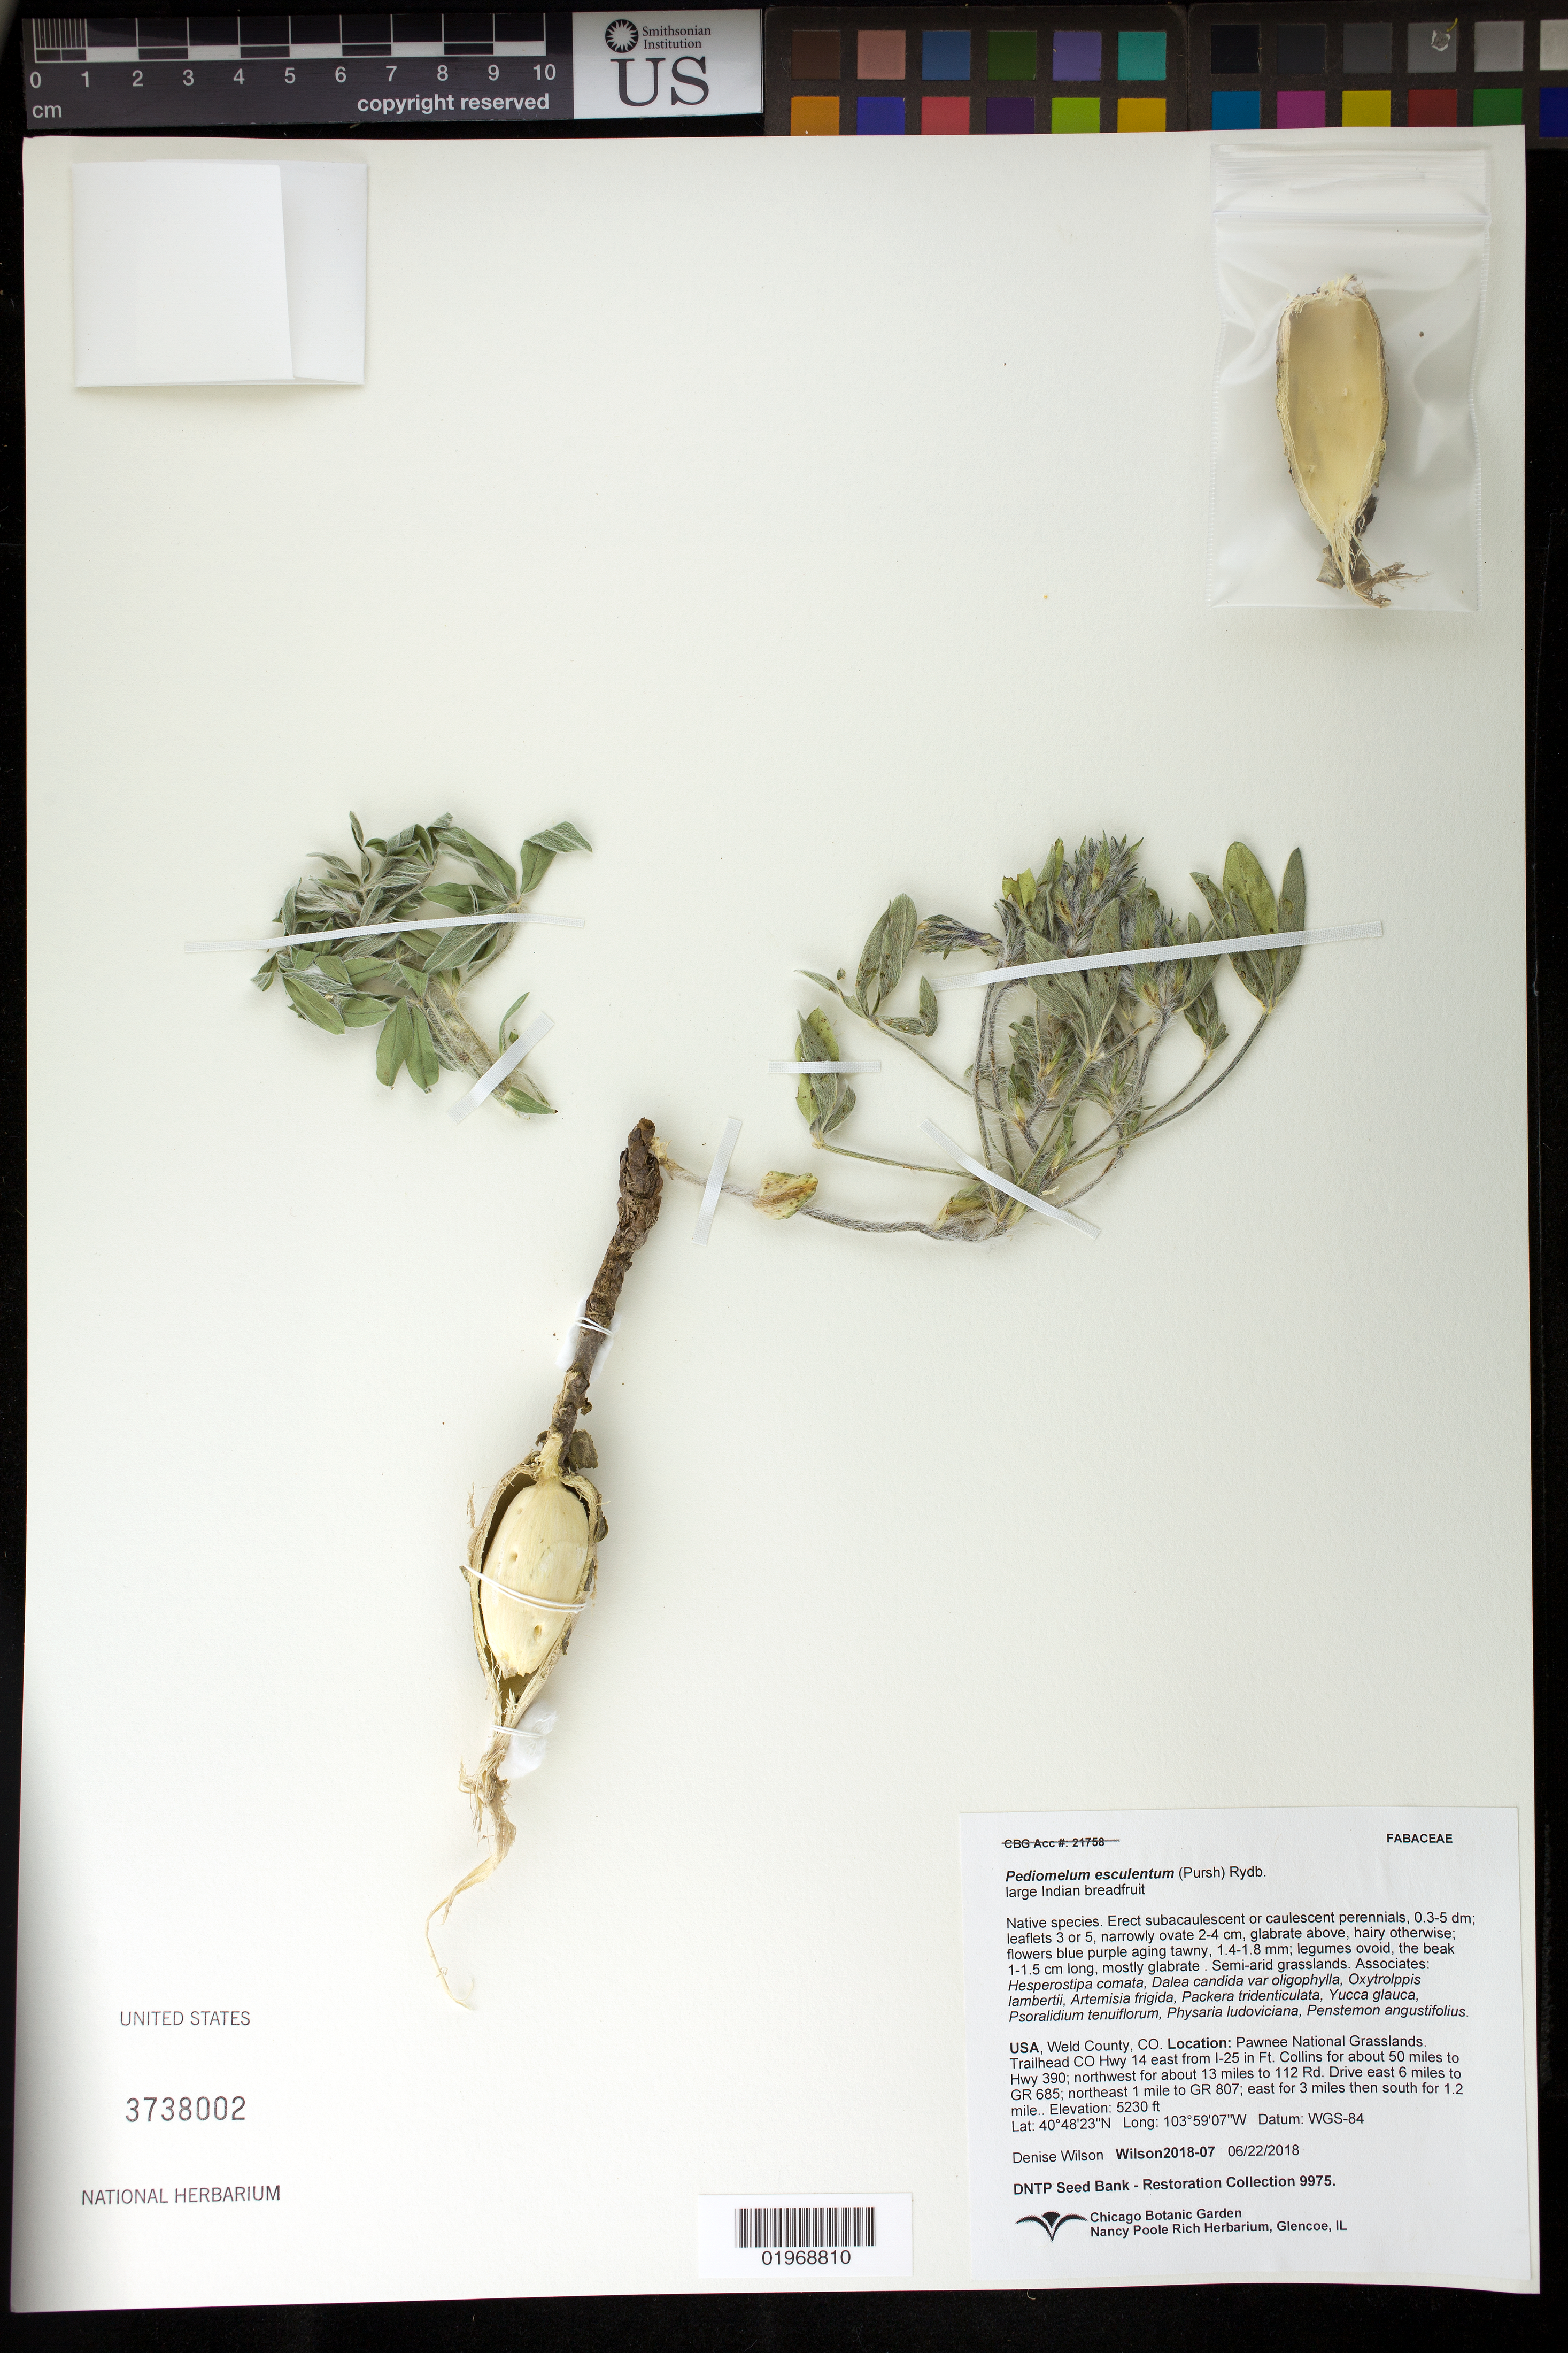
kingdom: Plantae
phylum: Tracheophyta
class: Magnoliopsida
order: Fabales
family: Fabaceae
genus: Pediomelum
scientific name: Pediomelum esculentum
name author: (Pursh) Rydb.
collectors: D. Wilson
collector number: Wilson2018-07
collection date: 2018-06-22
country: United States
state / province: Colorado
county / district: Weld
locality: Pawnee National Grasslands.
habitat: Semi-arid grasslands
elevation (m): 1594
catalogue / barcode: US 3738002